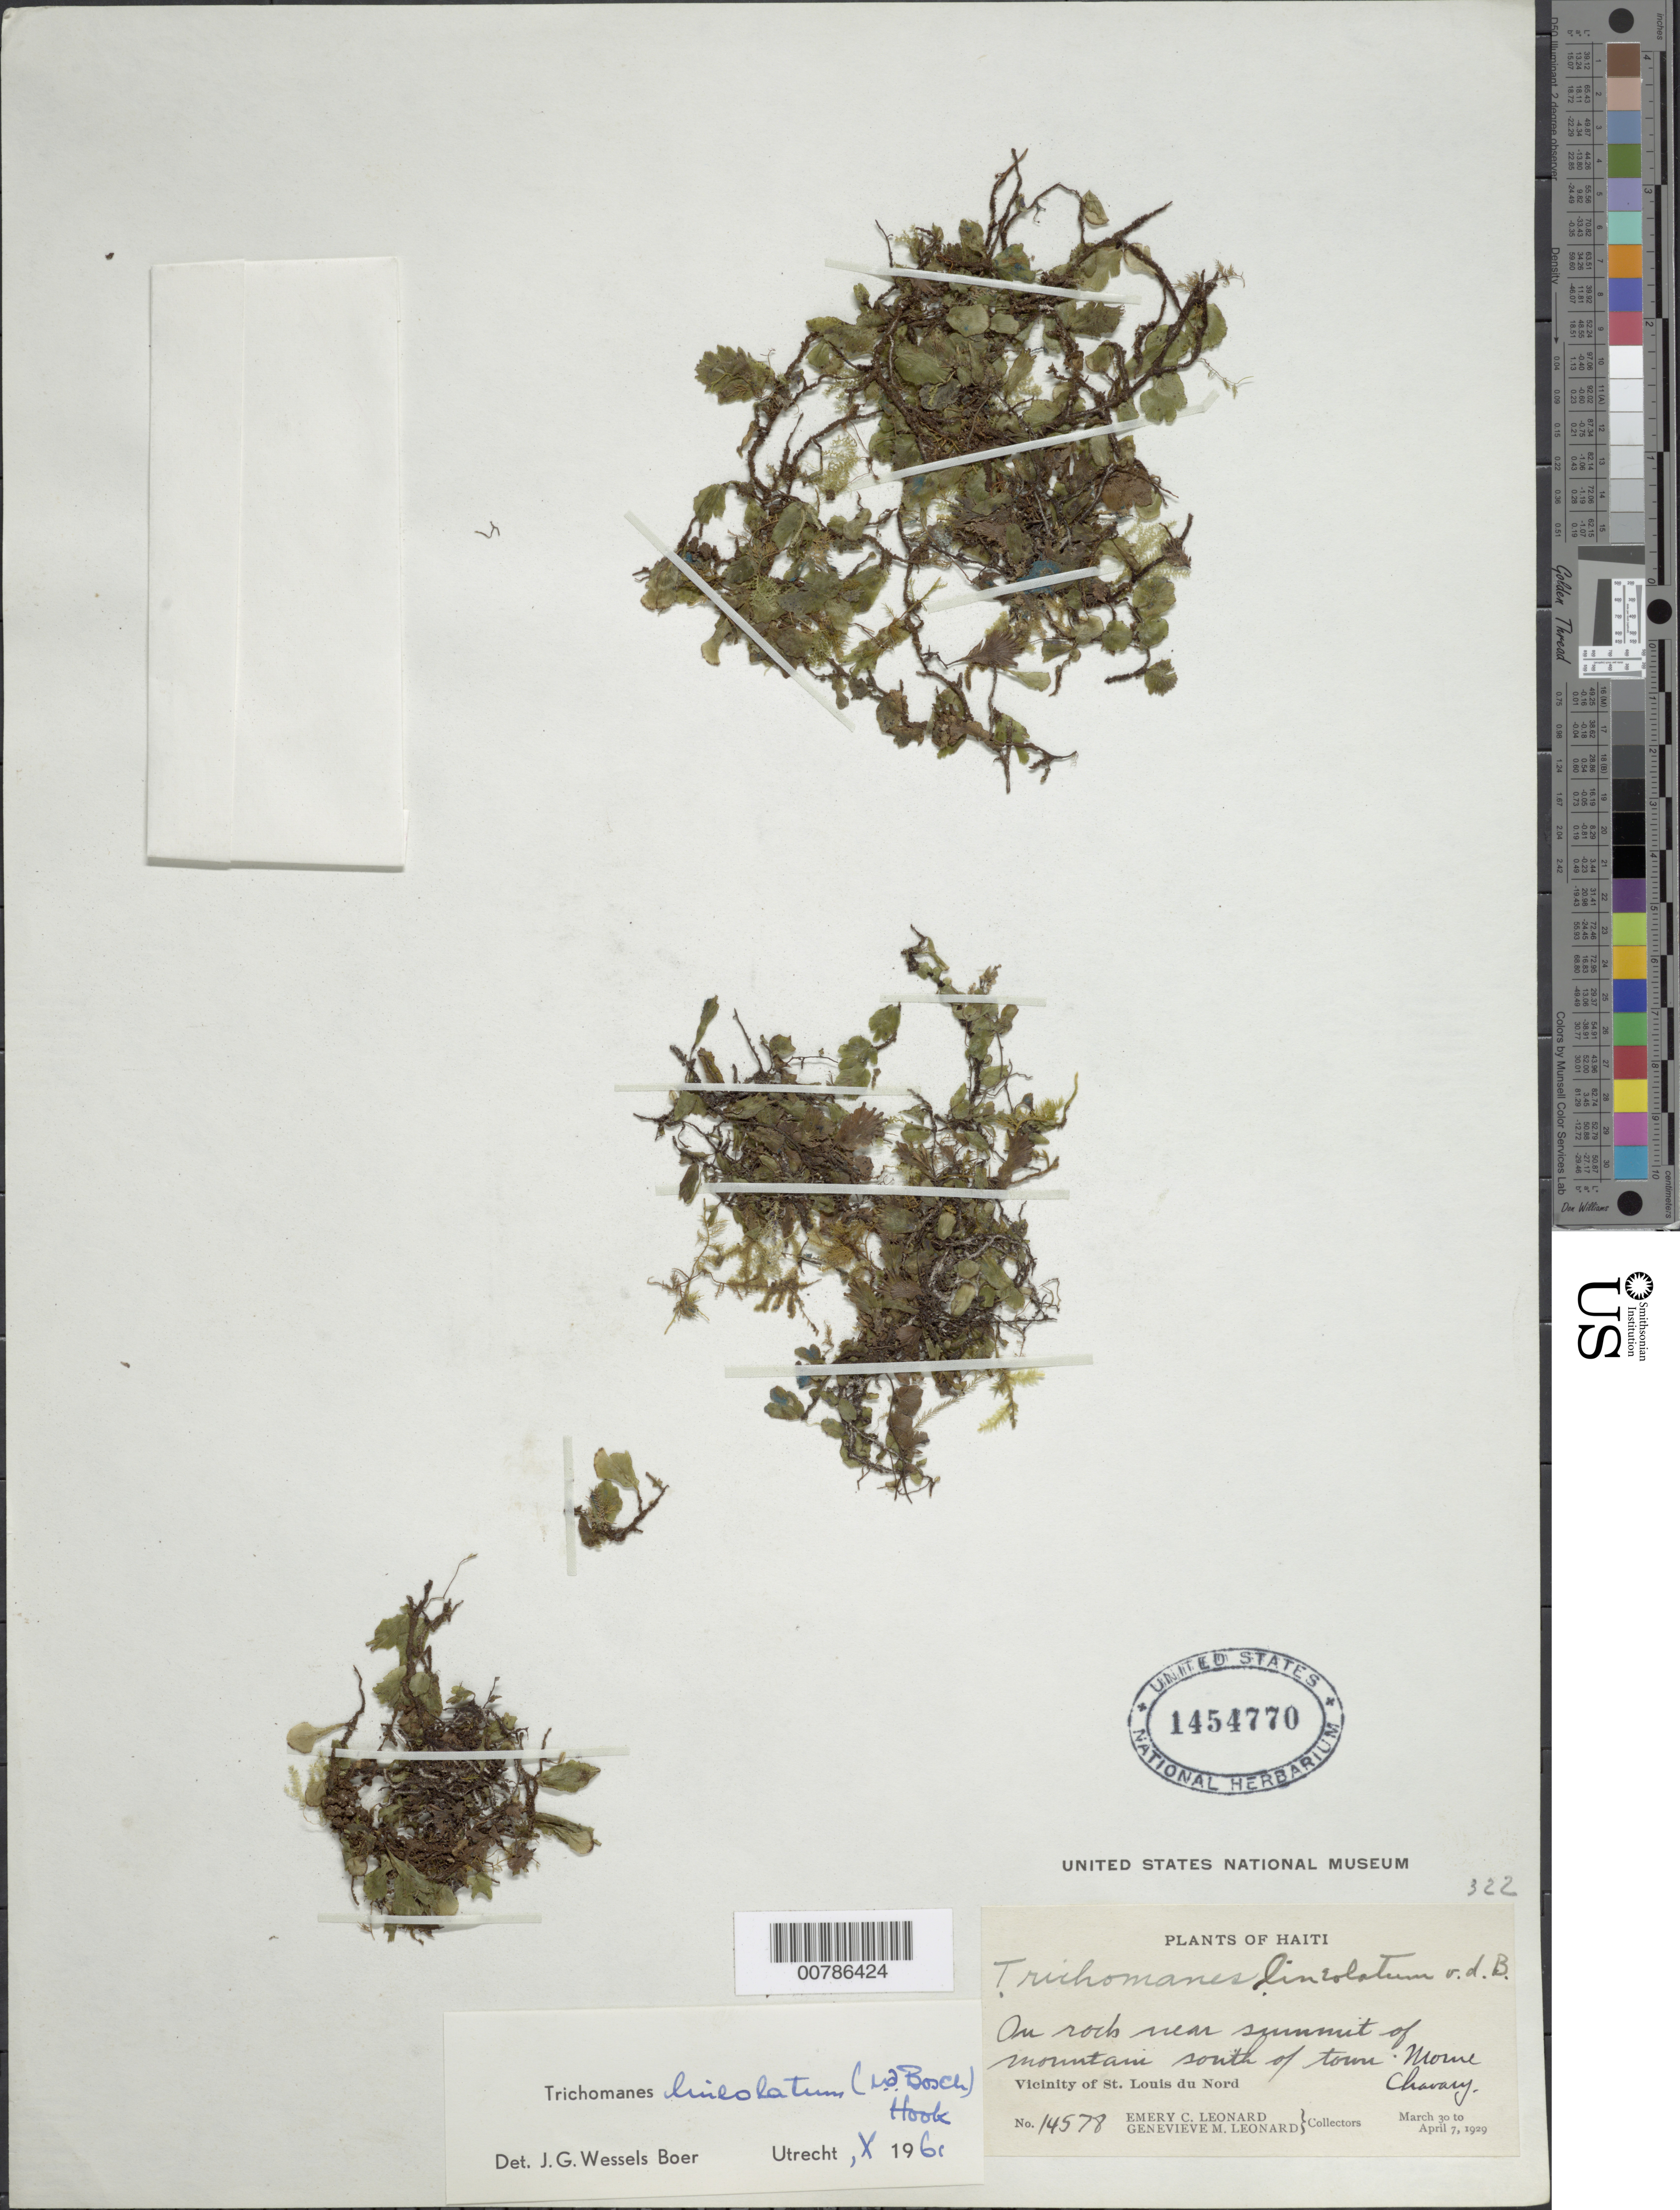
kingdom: Plantae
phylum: Tracheophyta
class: Polypodiopsida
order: Hymenophyllales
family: Hymenophyllaceae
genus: Didymoglossum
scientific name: Didymoglossum lineolatum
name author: Bosch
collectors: E. C. Leonard & G. M. Leonard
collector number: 14578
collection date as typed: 30 Mar 1929 07 Apr 1929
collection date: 1929-03-30/1929-04-07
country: Haiti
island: Hispaniola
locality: St. Louis du Nord, vicinity, Morne Chavary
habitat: On rock near summit, mountain slope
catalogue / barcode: US 1454770